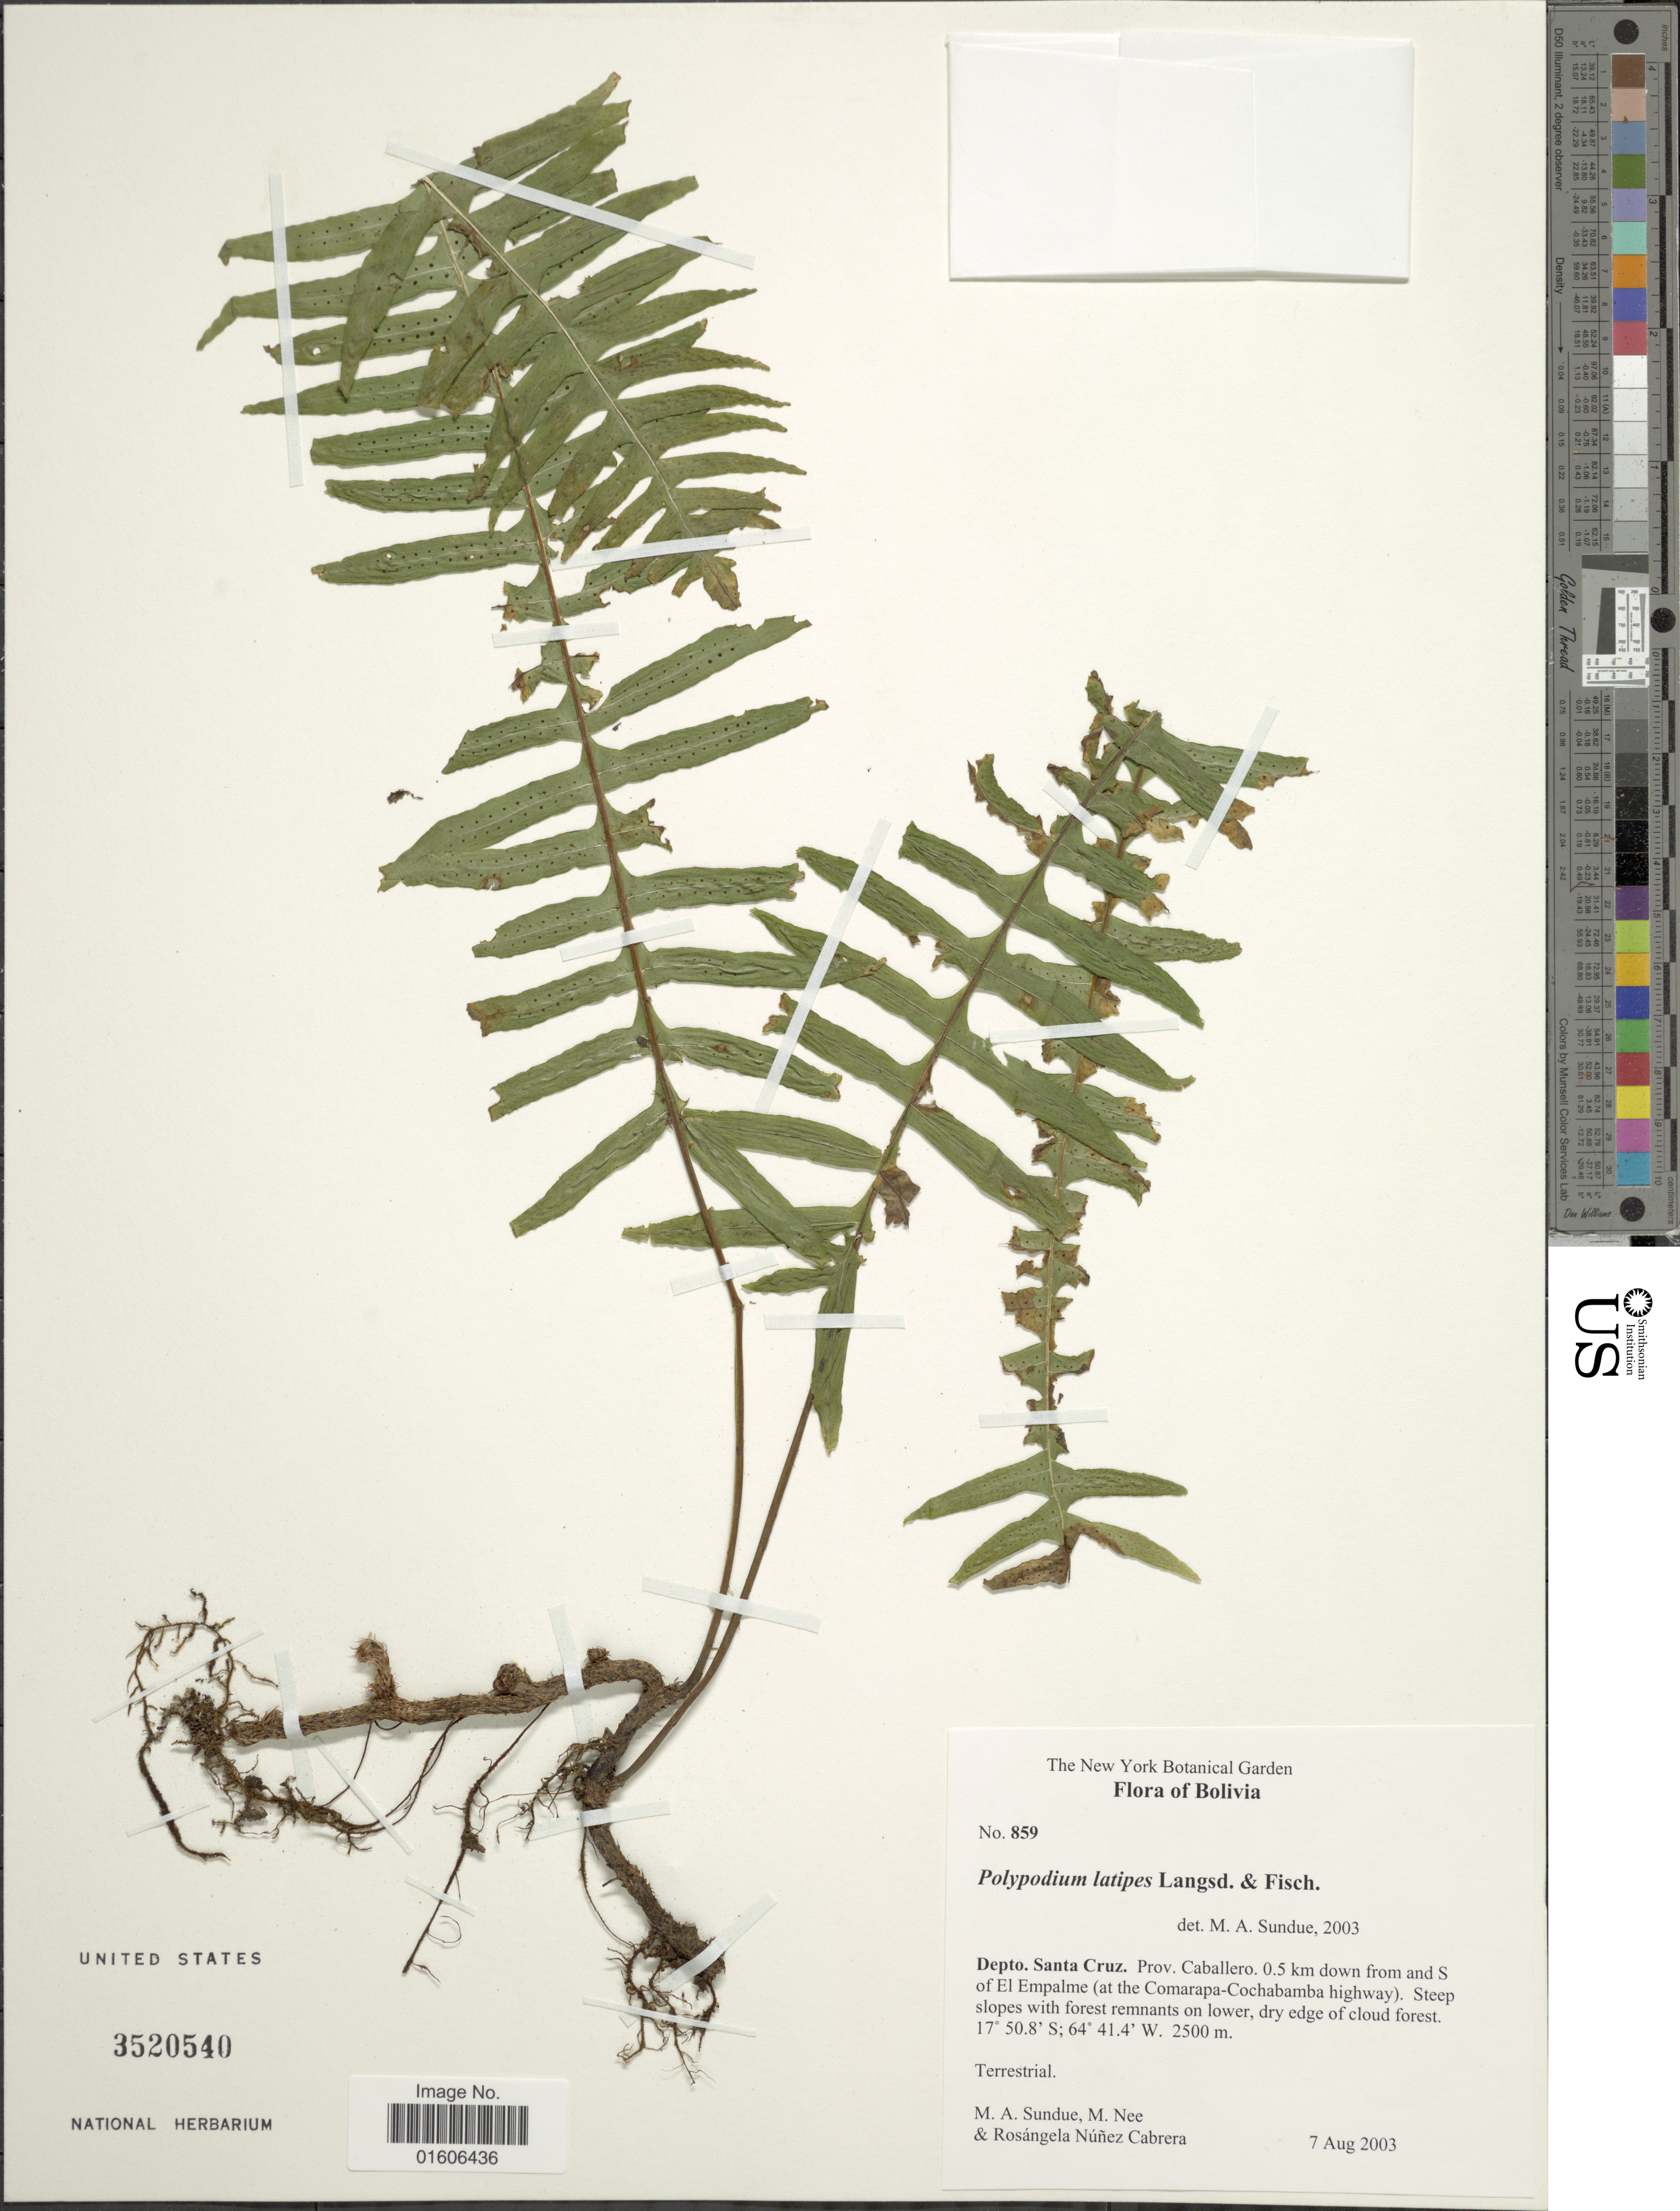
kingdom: Plantae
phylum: Tracheophyta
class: Polypodiopsida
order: Polypodiales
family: Polypodiaceae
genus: Serpocaulon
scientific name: Serpocaulon latipes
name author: (Langsd. & Fischer) A.R. Sm.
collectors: M. Sundue, M. Nee & R. Núnez Cabrera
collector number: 859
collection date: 2003-08-07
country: Bolivia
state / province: Santa Cruz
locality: Depto. Santa Cruz. Prov. Caballero. 0.5 km down from and S of El Empalme (at the Comarapa-Cochabamba highway).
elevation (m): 2500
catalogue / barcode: US 3520540